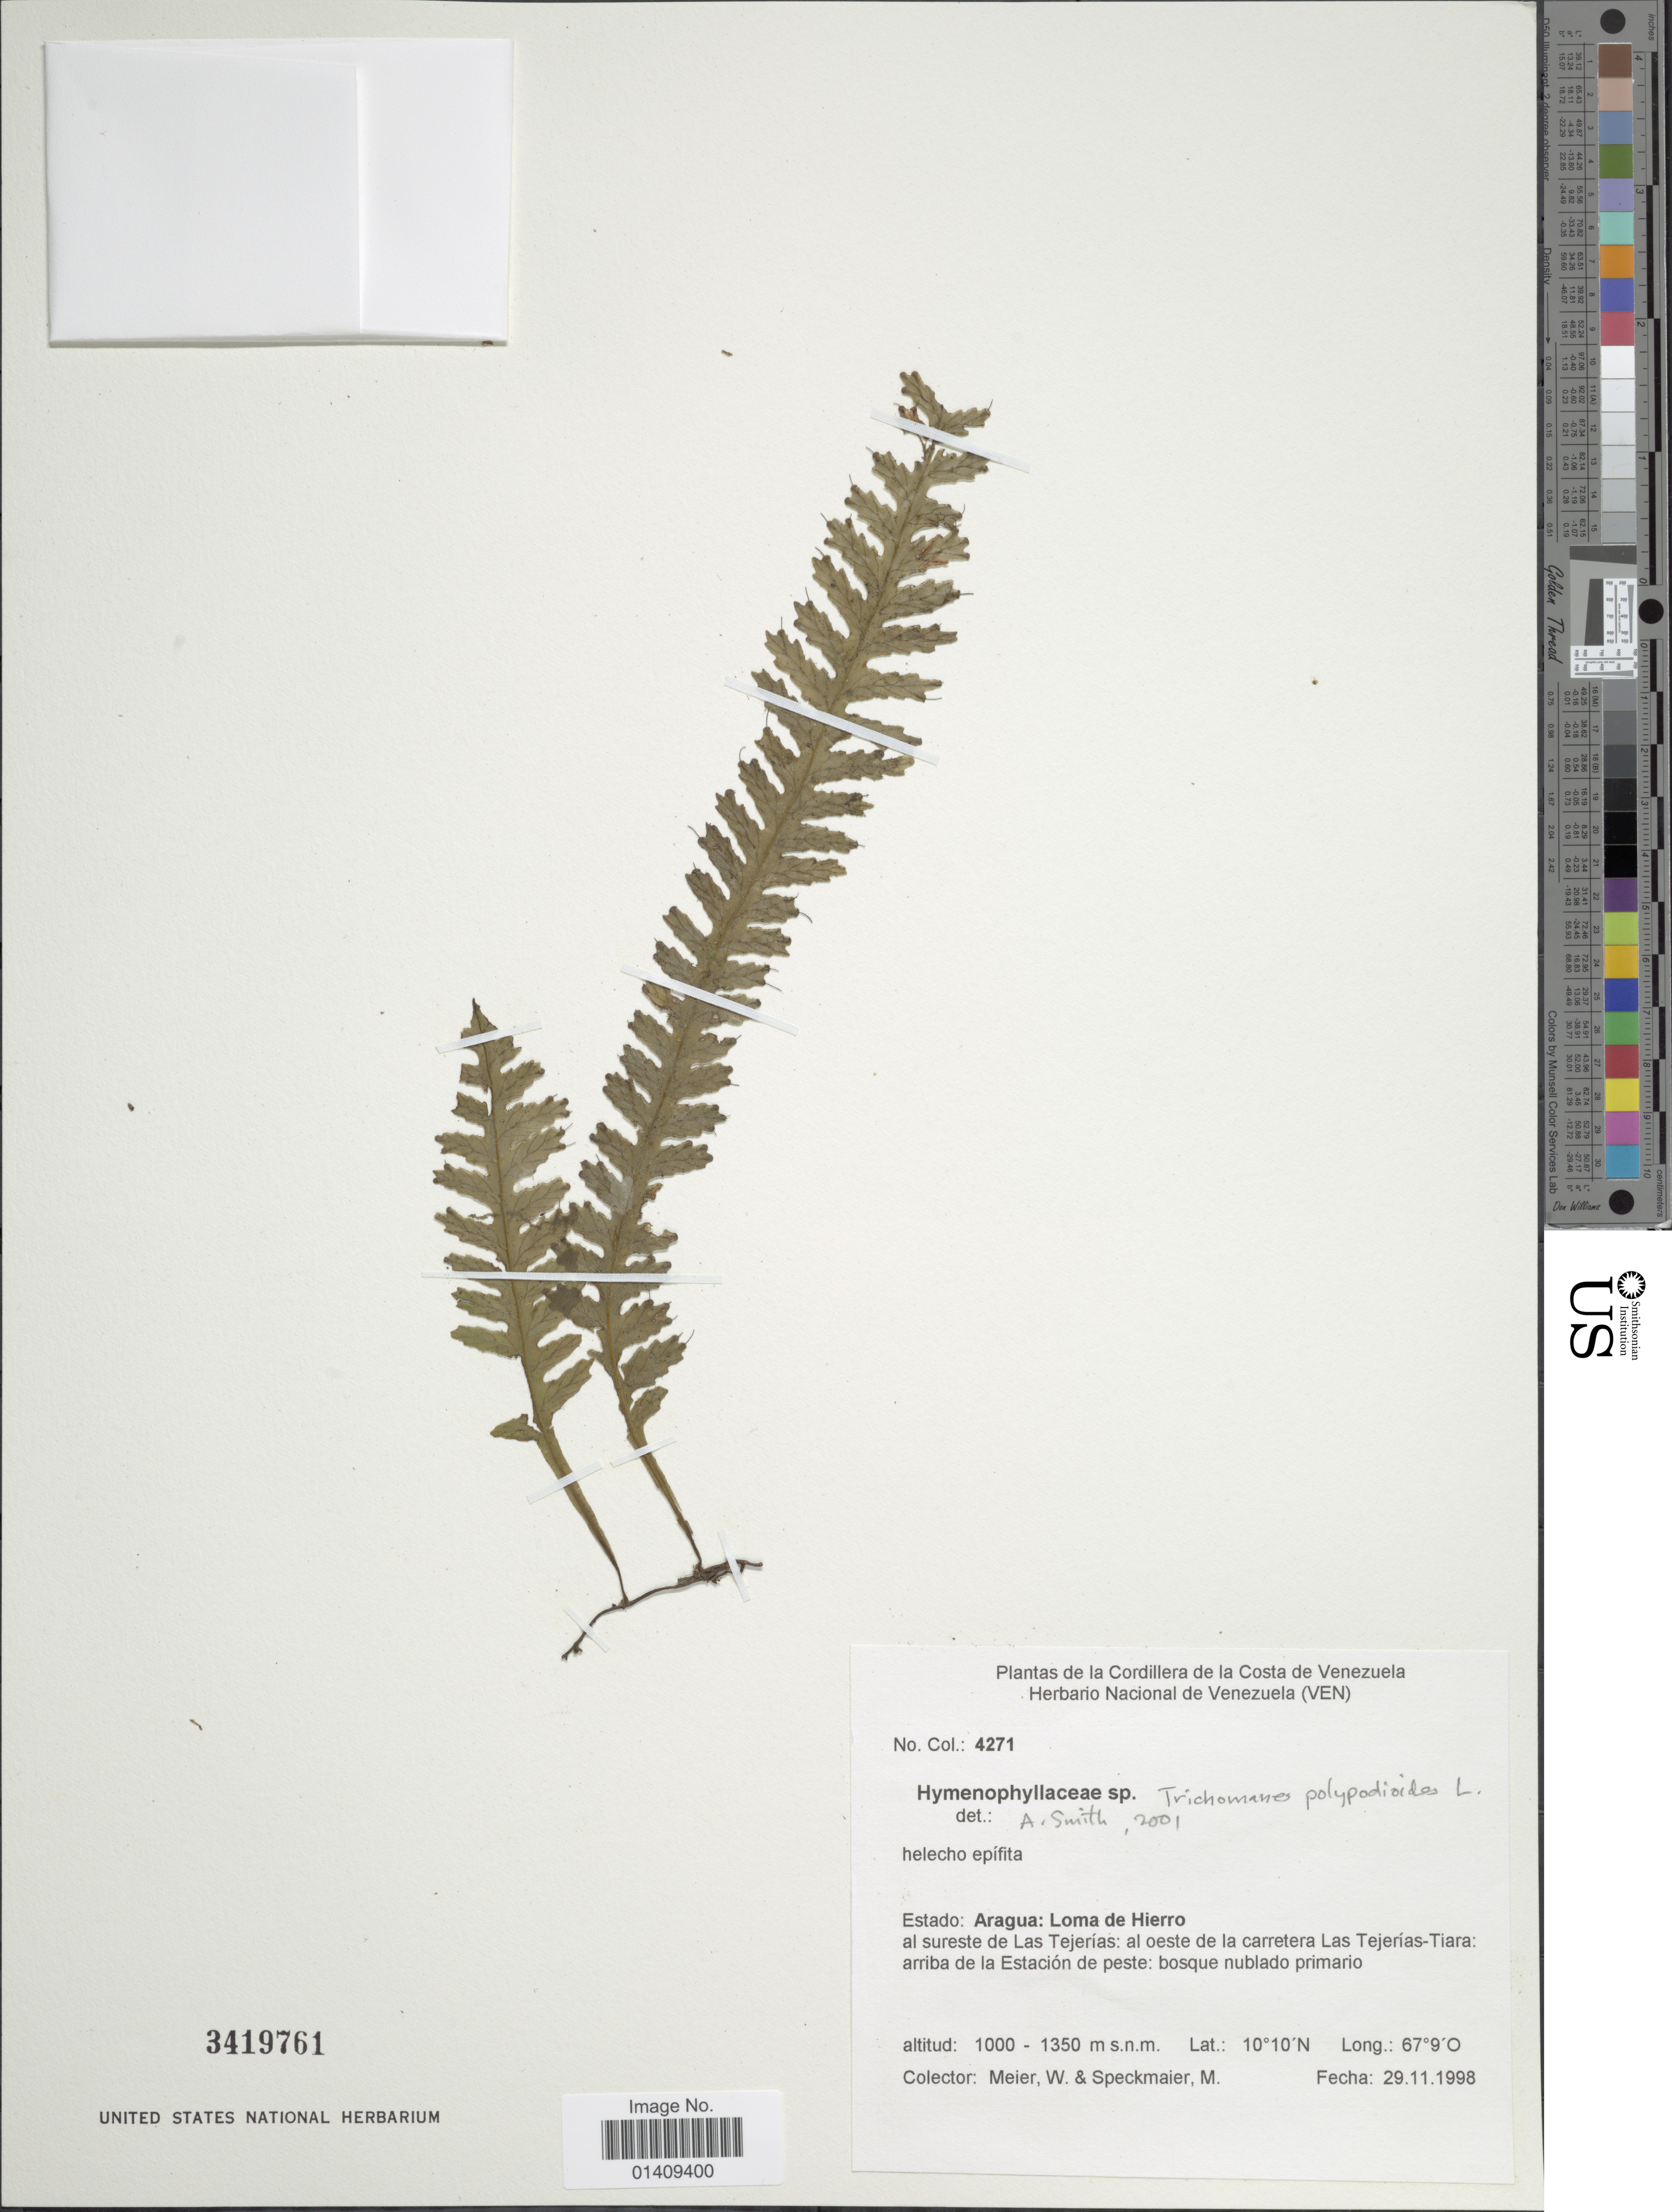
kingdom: Plantae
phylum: Tracheophyta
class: Polypodiopsida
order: Hymenophyllales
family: Hymenophyllaceae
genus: Trichomanes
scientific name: Trichomanes polypodioides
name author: L.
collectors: W. Meier & M. Speckmaier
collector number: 4271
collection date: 1998-11-29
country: Venezuela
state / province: Aragua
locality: Estado: Aragua: Loma de Hierro al sureste de Las Tejerias: al oeste de la carretera Las Tejerias Tiara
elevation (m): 1000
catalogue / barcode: US 3419761